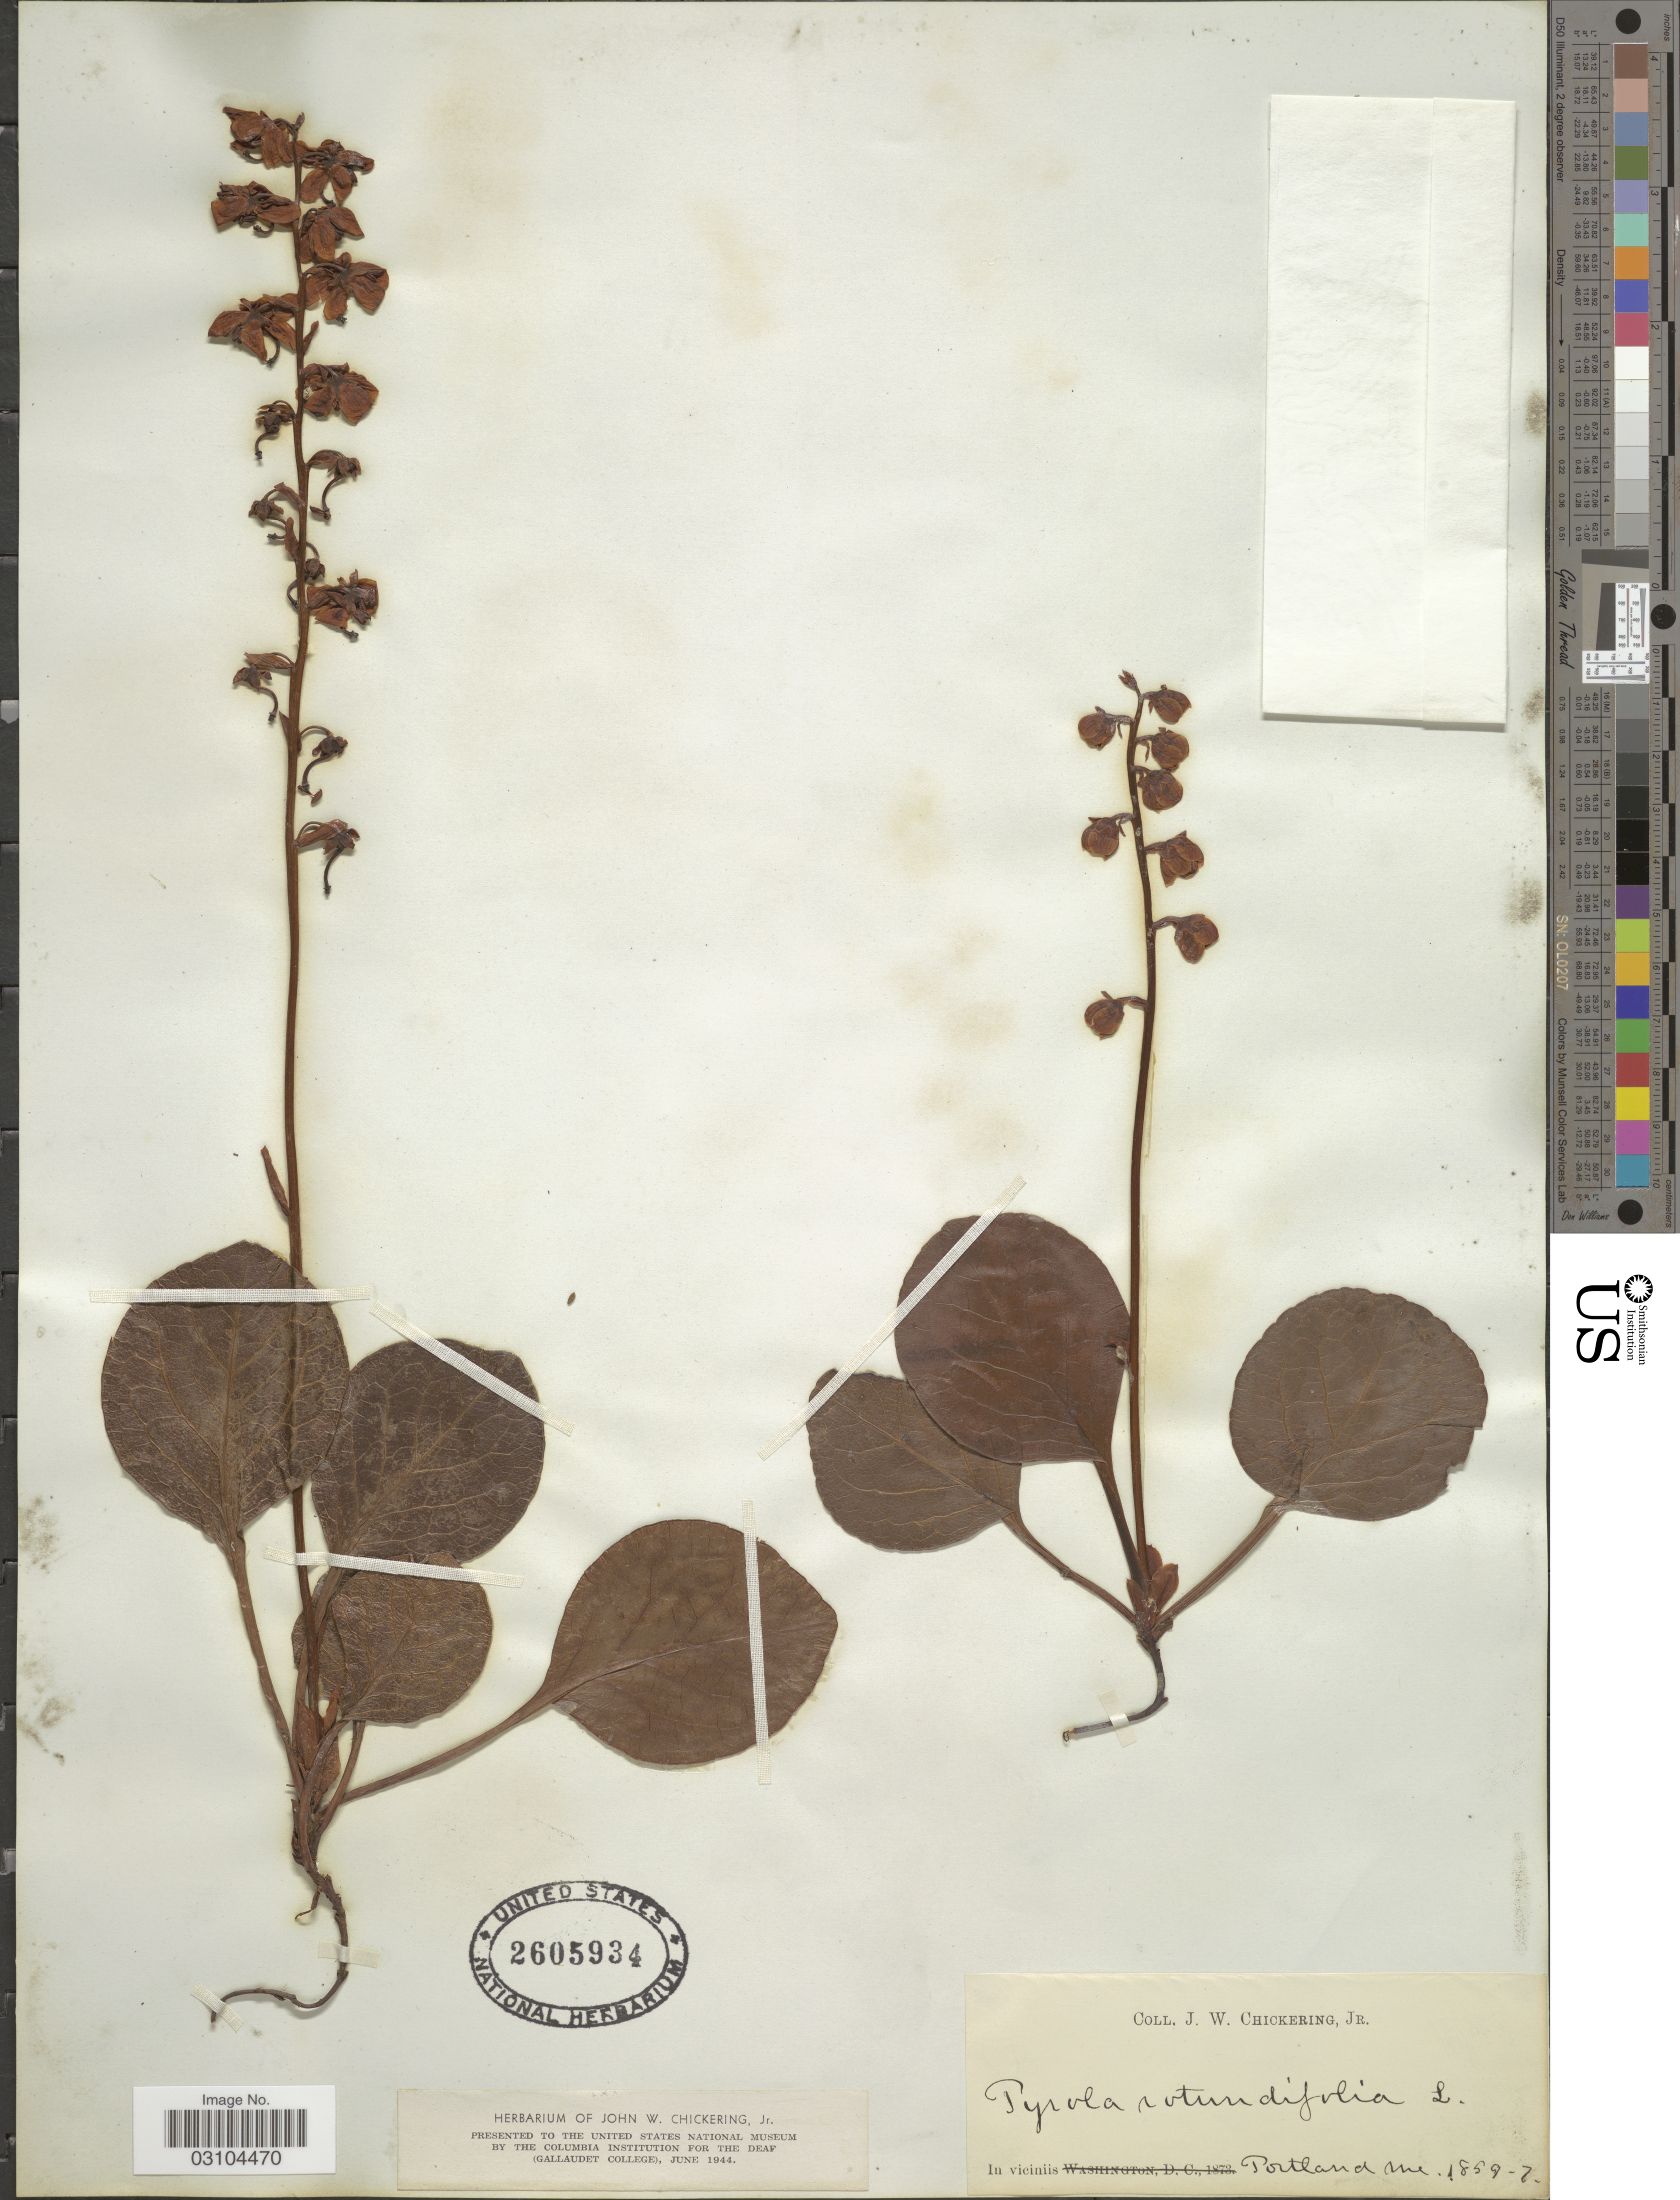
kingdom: Plantae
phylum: Tracheophyta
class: Magnoliopsida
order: Ericales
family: Ericaceae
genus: Pyrola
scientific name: Pyrola rotundifolia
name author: L.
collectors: J. W. Chickering Jr.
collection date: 1859-07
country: United States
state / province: Maine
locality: In viciniis Portland. Me.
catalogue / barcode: US 2605934